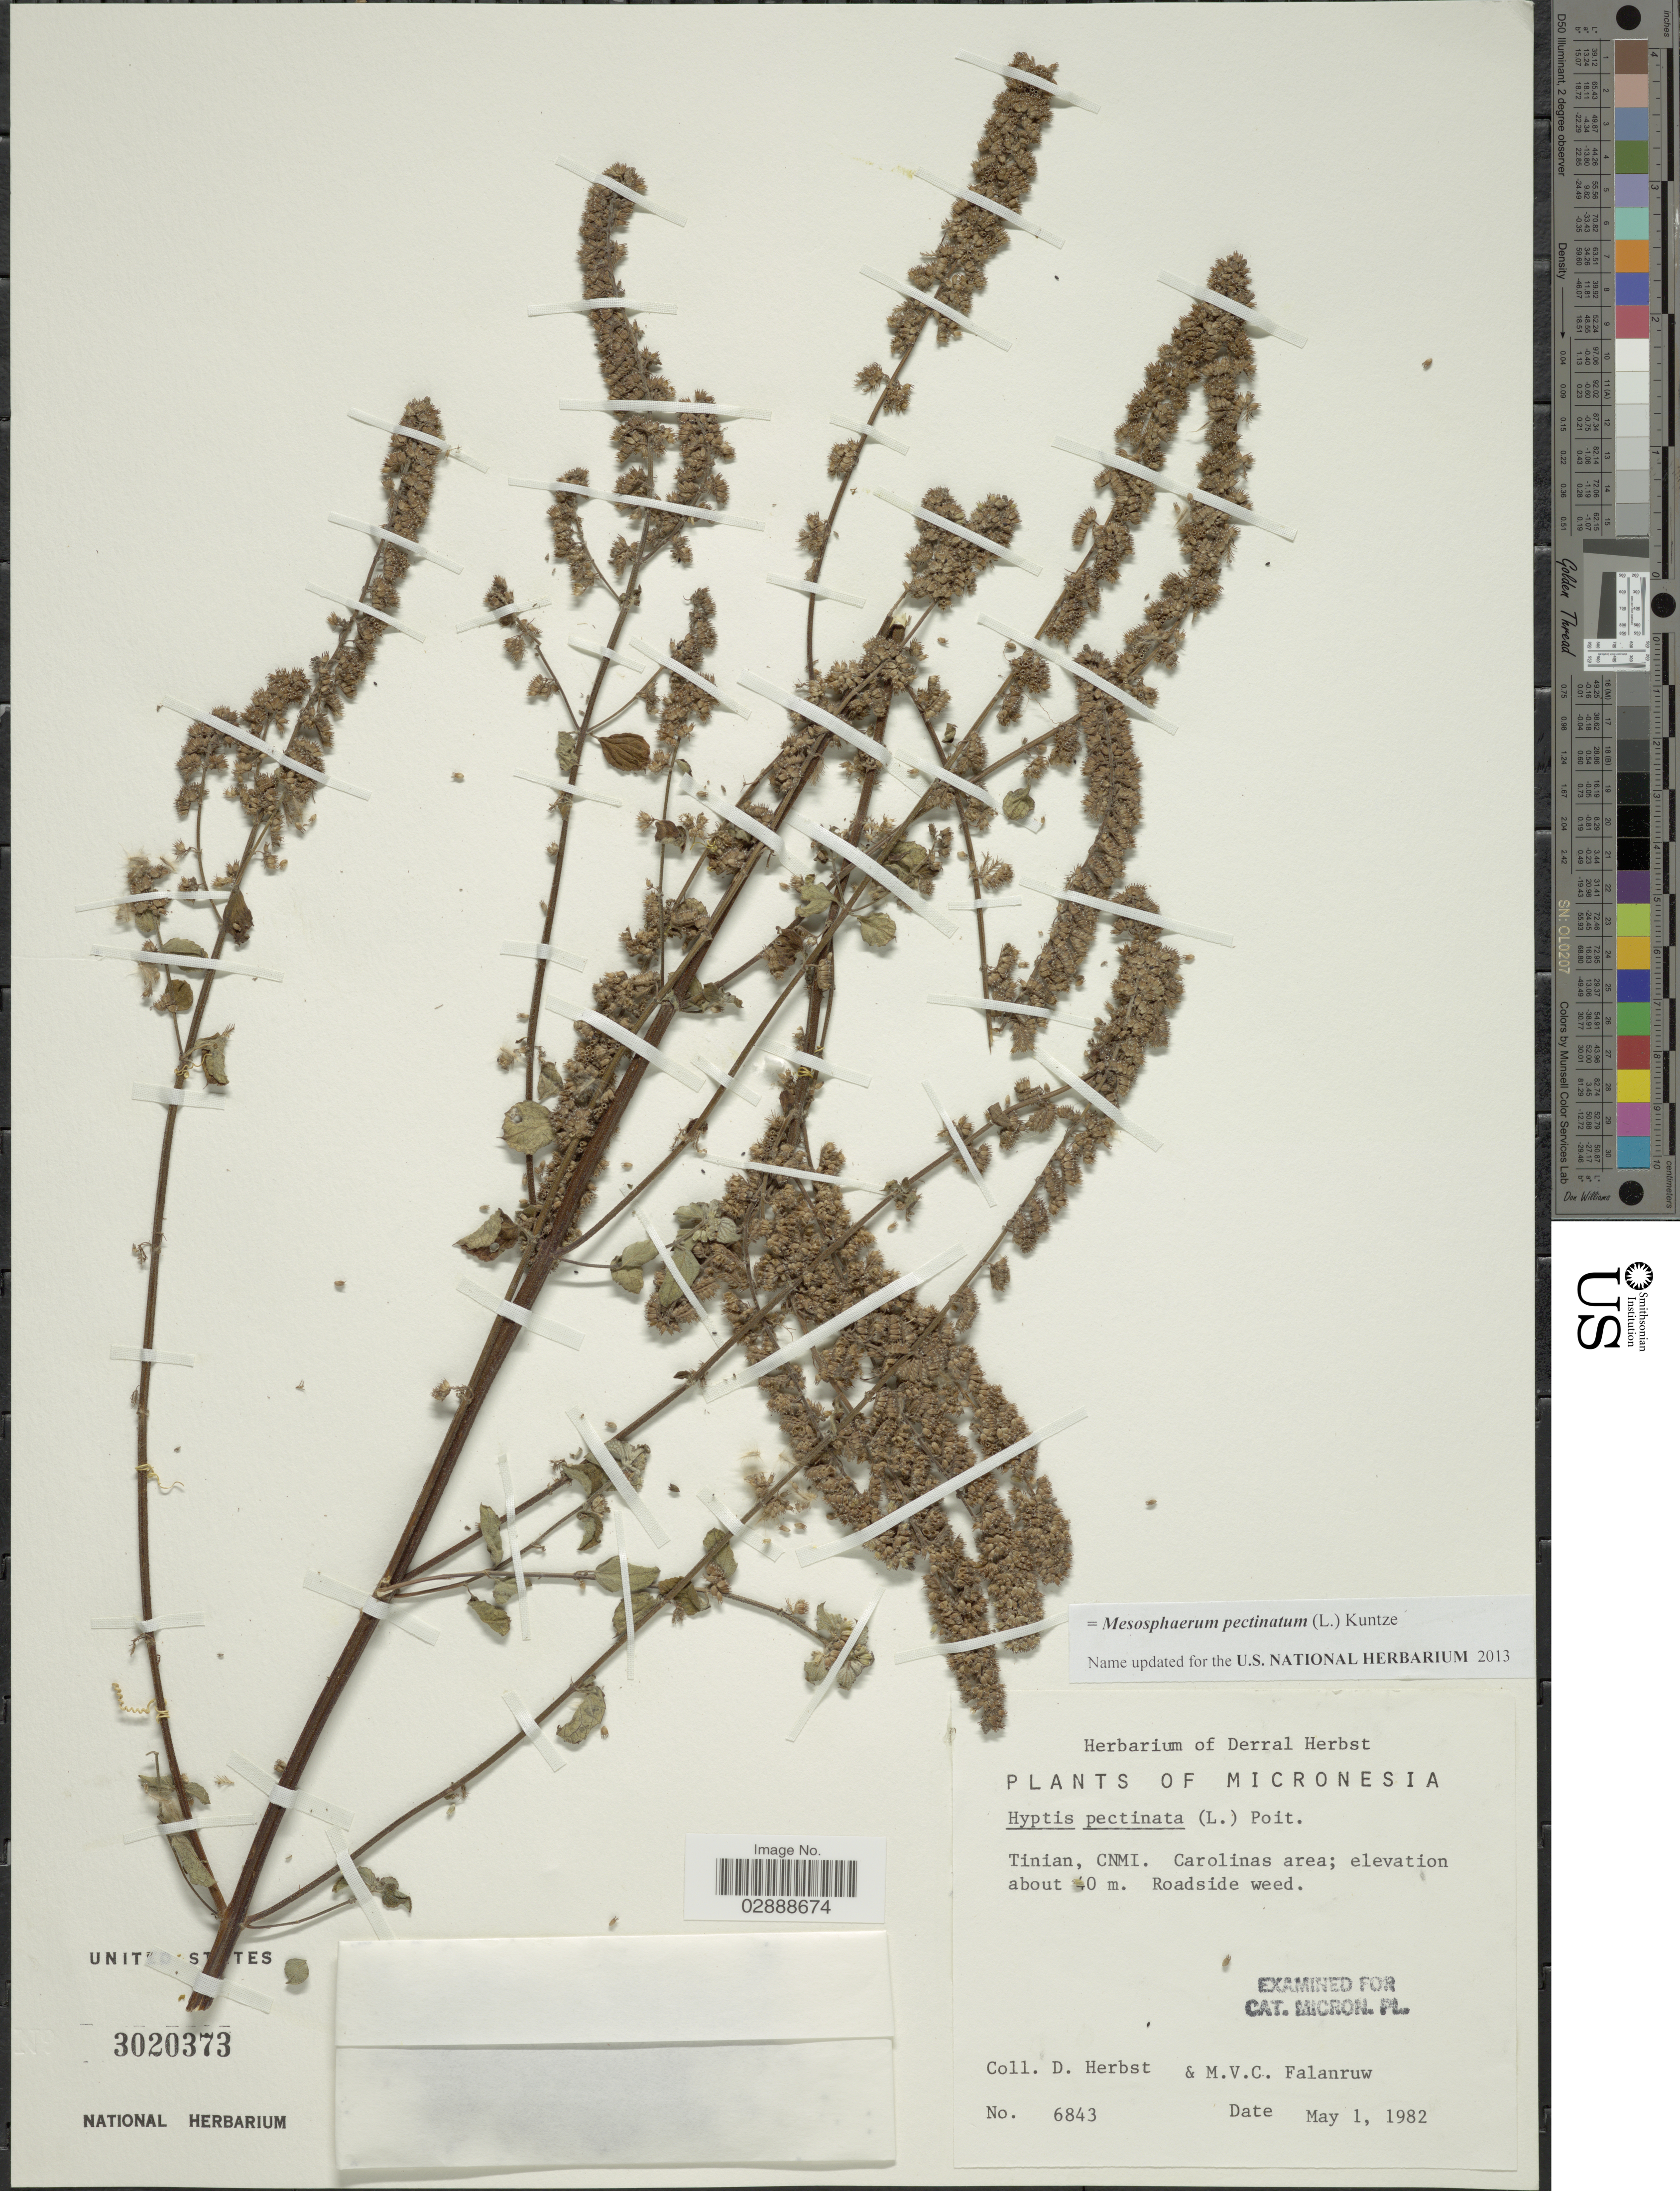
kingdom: Plantae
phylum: Tracheophyta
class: Magnoliopsida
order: Lamiales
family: Lamiaceae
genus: Mesosphaerum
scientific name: Mesosphaerum pectinatum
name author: (L.) Kuntze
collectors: D. Herbst & M. V. Falanruw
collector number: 6843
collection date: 1982-05-01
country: Northern Mariana Islands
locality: Tinian, CNMI. Carolinas area. Micronesia.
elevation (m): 40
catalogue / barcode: US 3020373